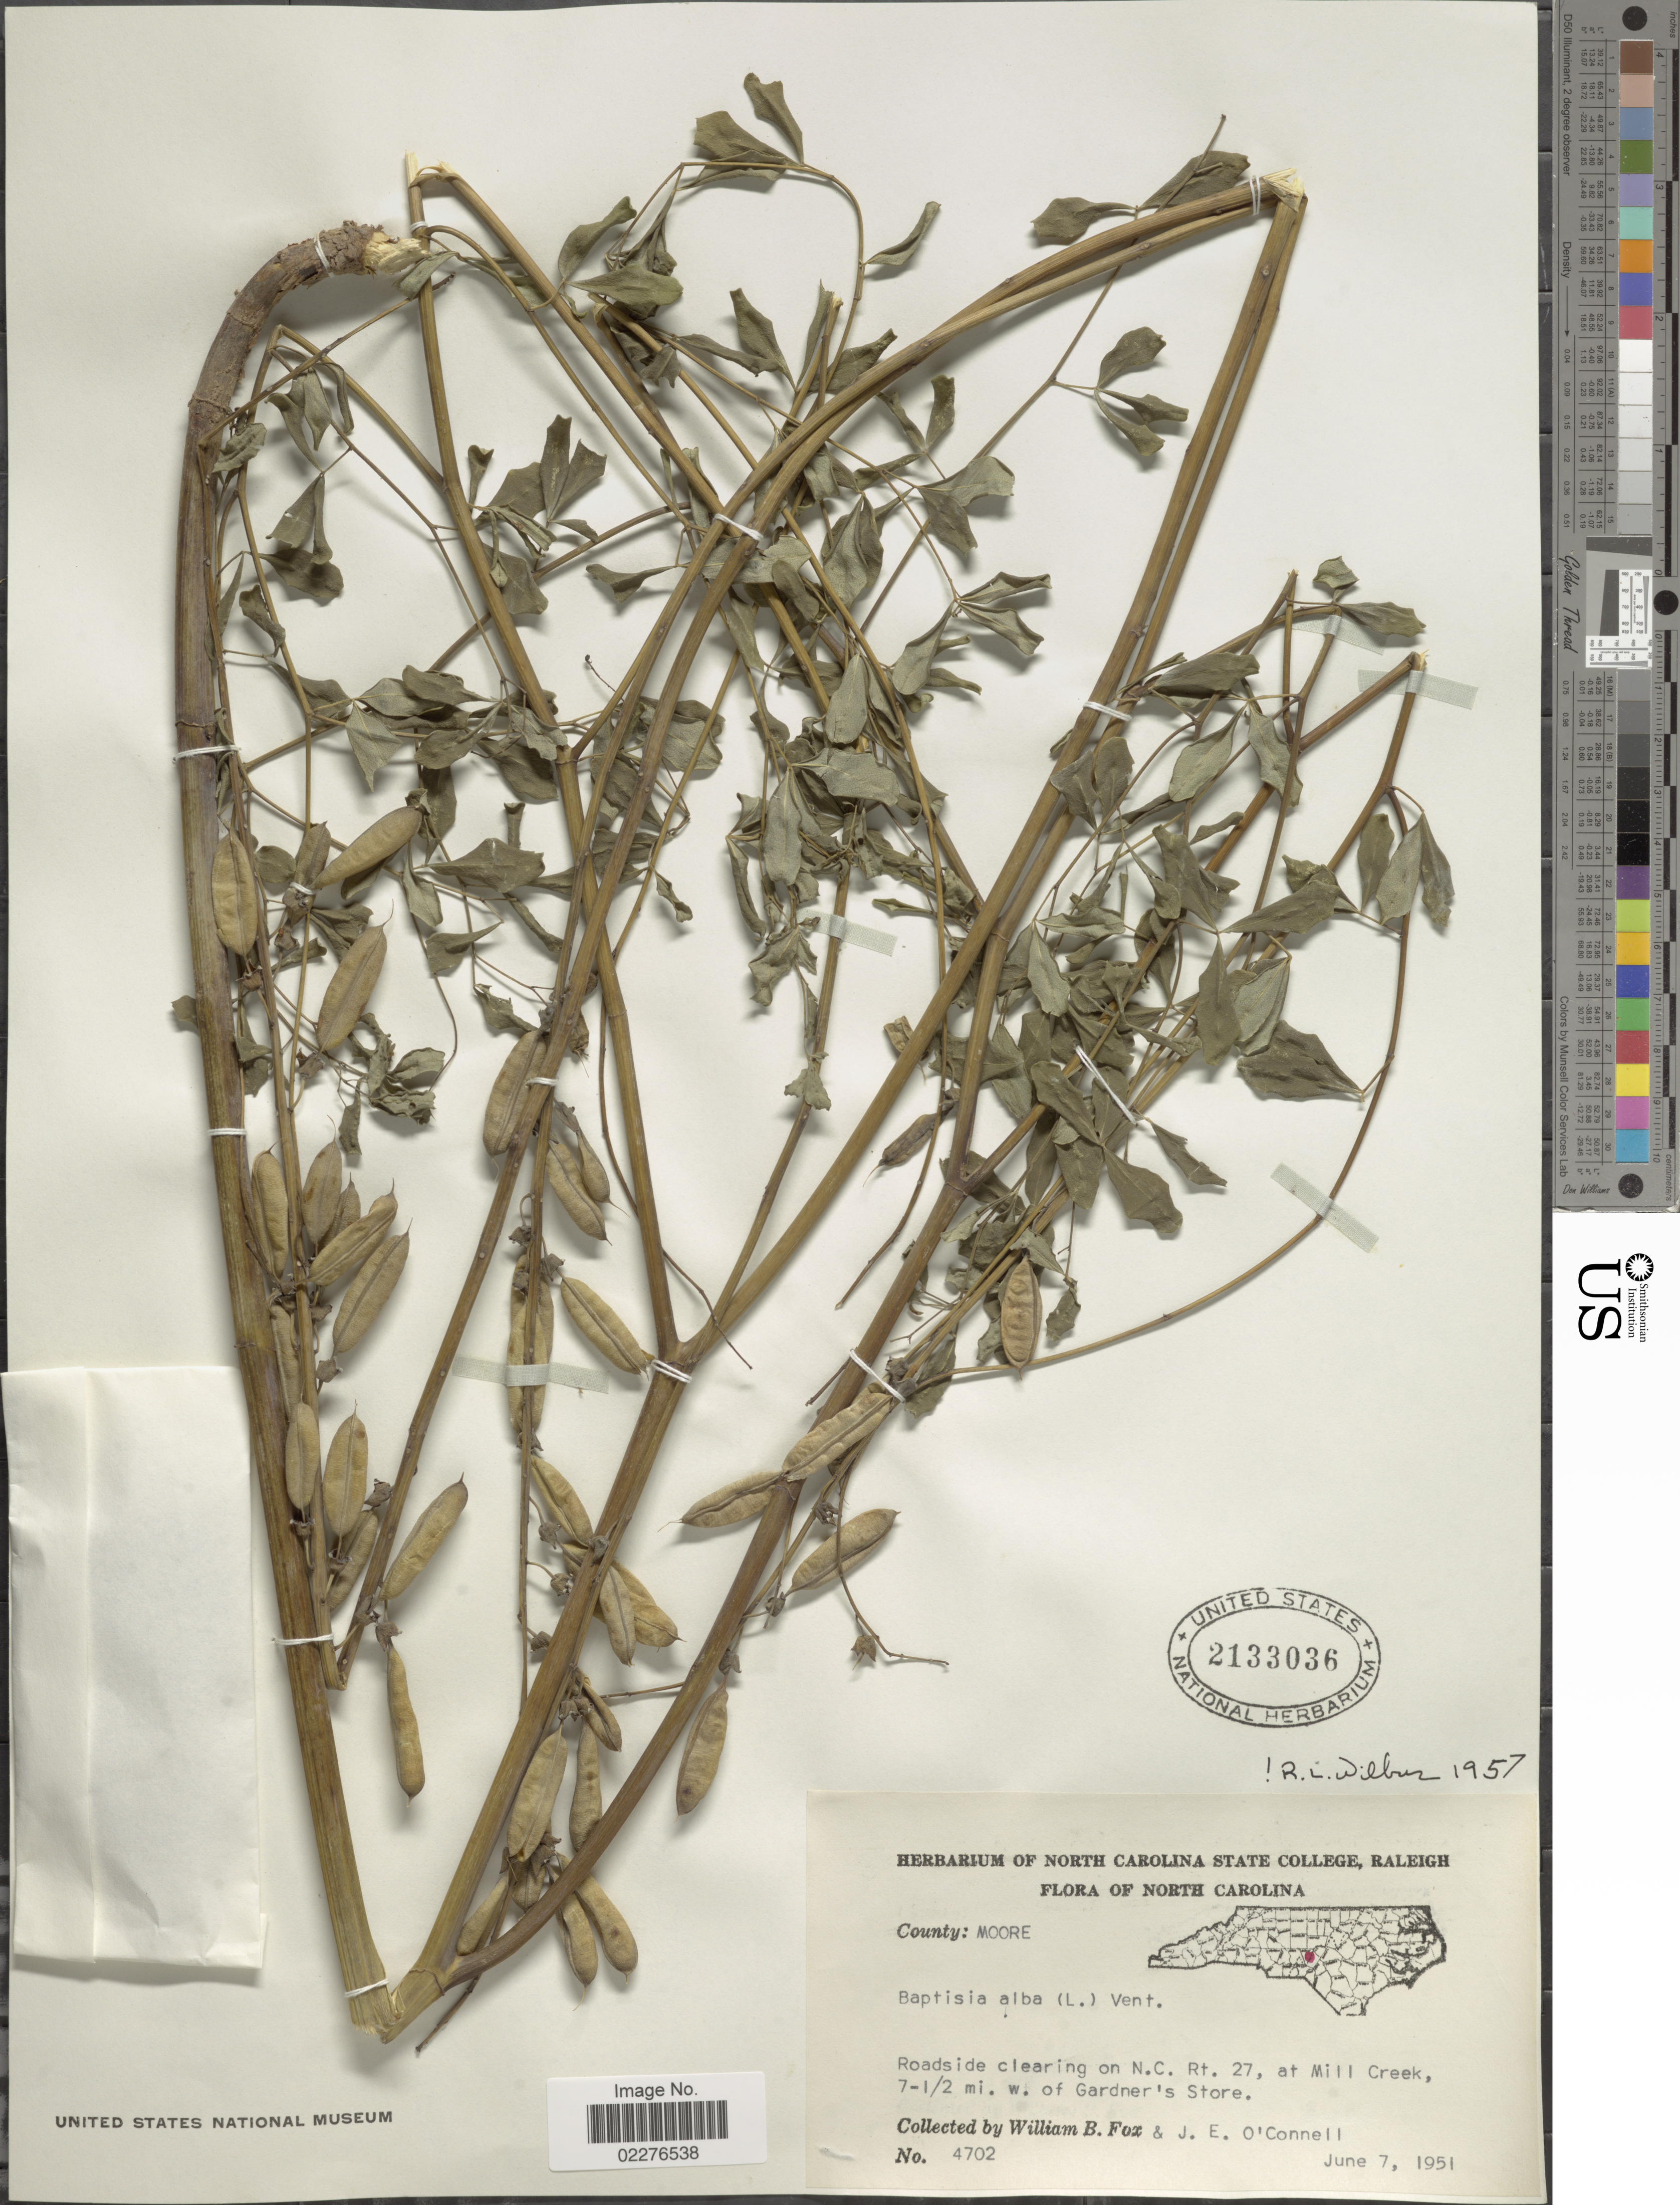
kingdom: Plantae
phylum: Tracheophyta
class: Magnoliopsida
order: Fabales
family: Fabaceae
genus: Baptisia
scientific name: Baptisia alba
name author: (L.) Vent.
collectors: W. B. Fox & J. O'Connell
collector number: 4702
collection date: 1951-06-07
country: United States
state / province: North Carolina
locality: Moore, Roadside clearing on N.C Rt. 27, at Mill Creek, 7-1/2 mi w of Gardner's Store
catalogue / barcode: US 2133036